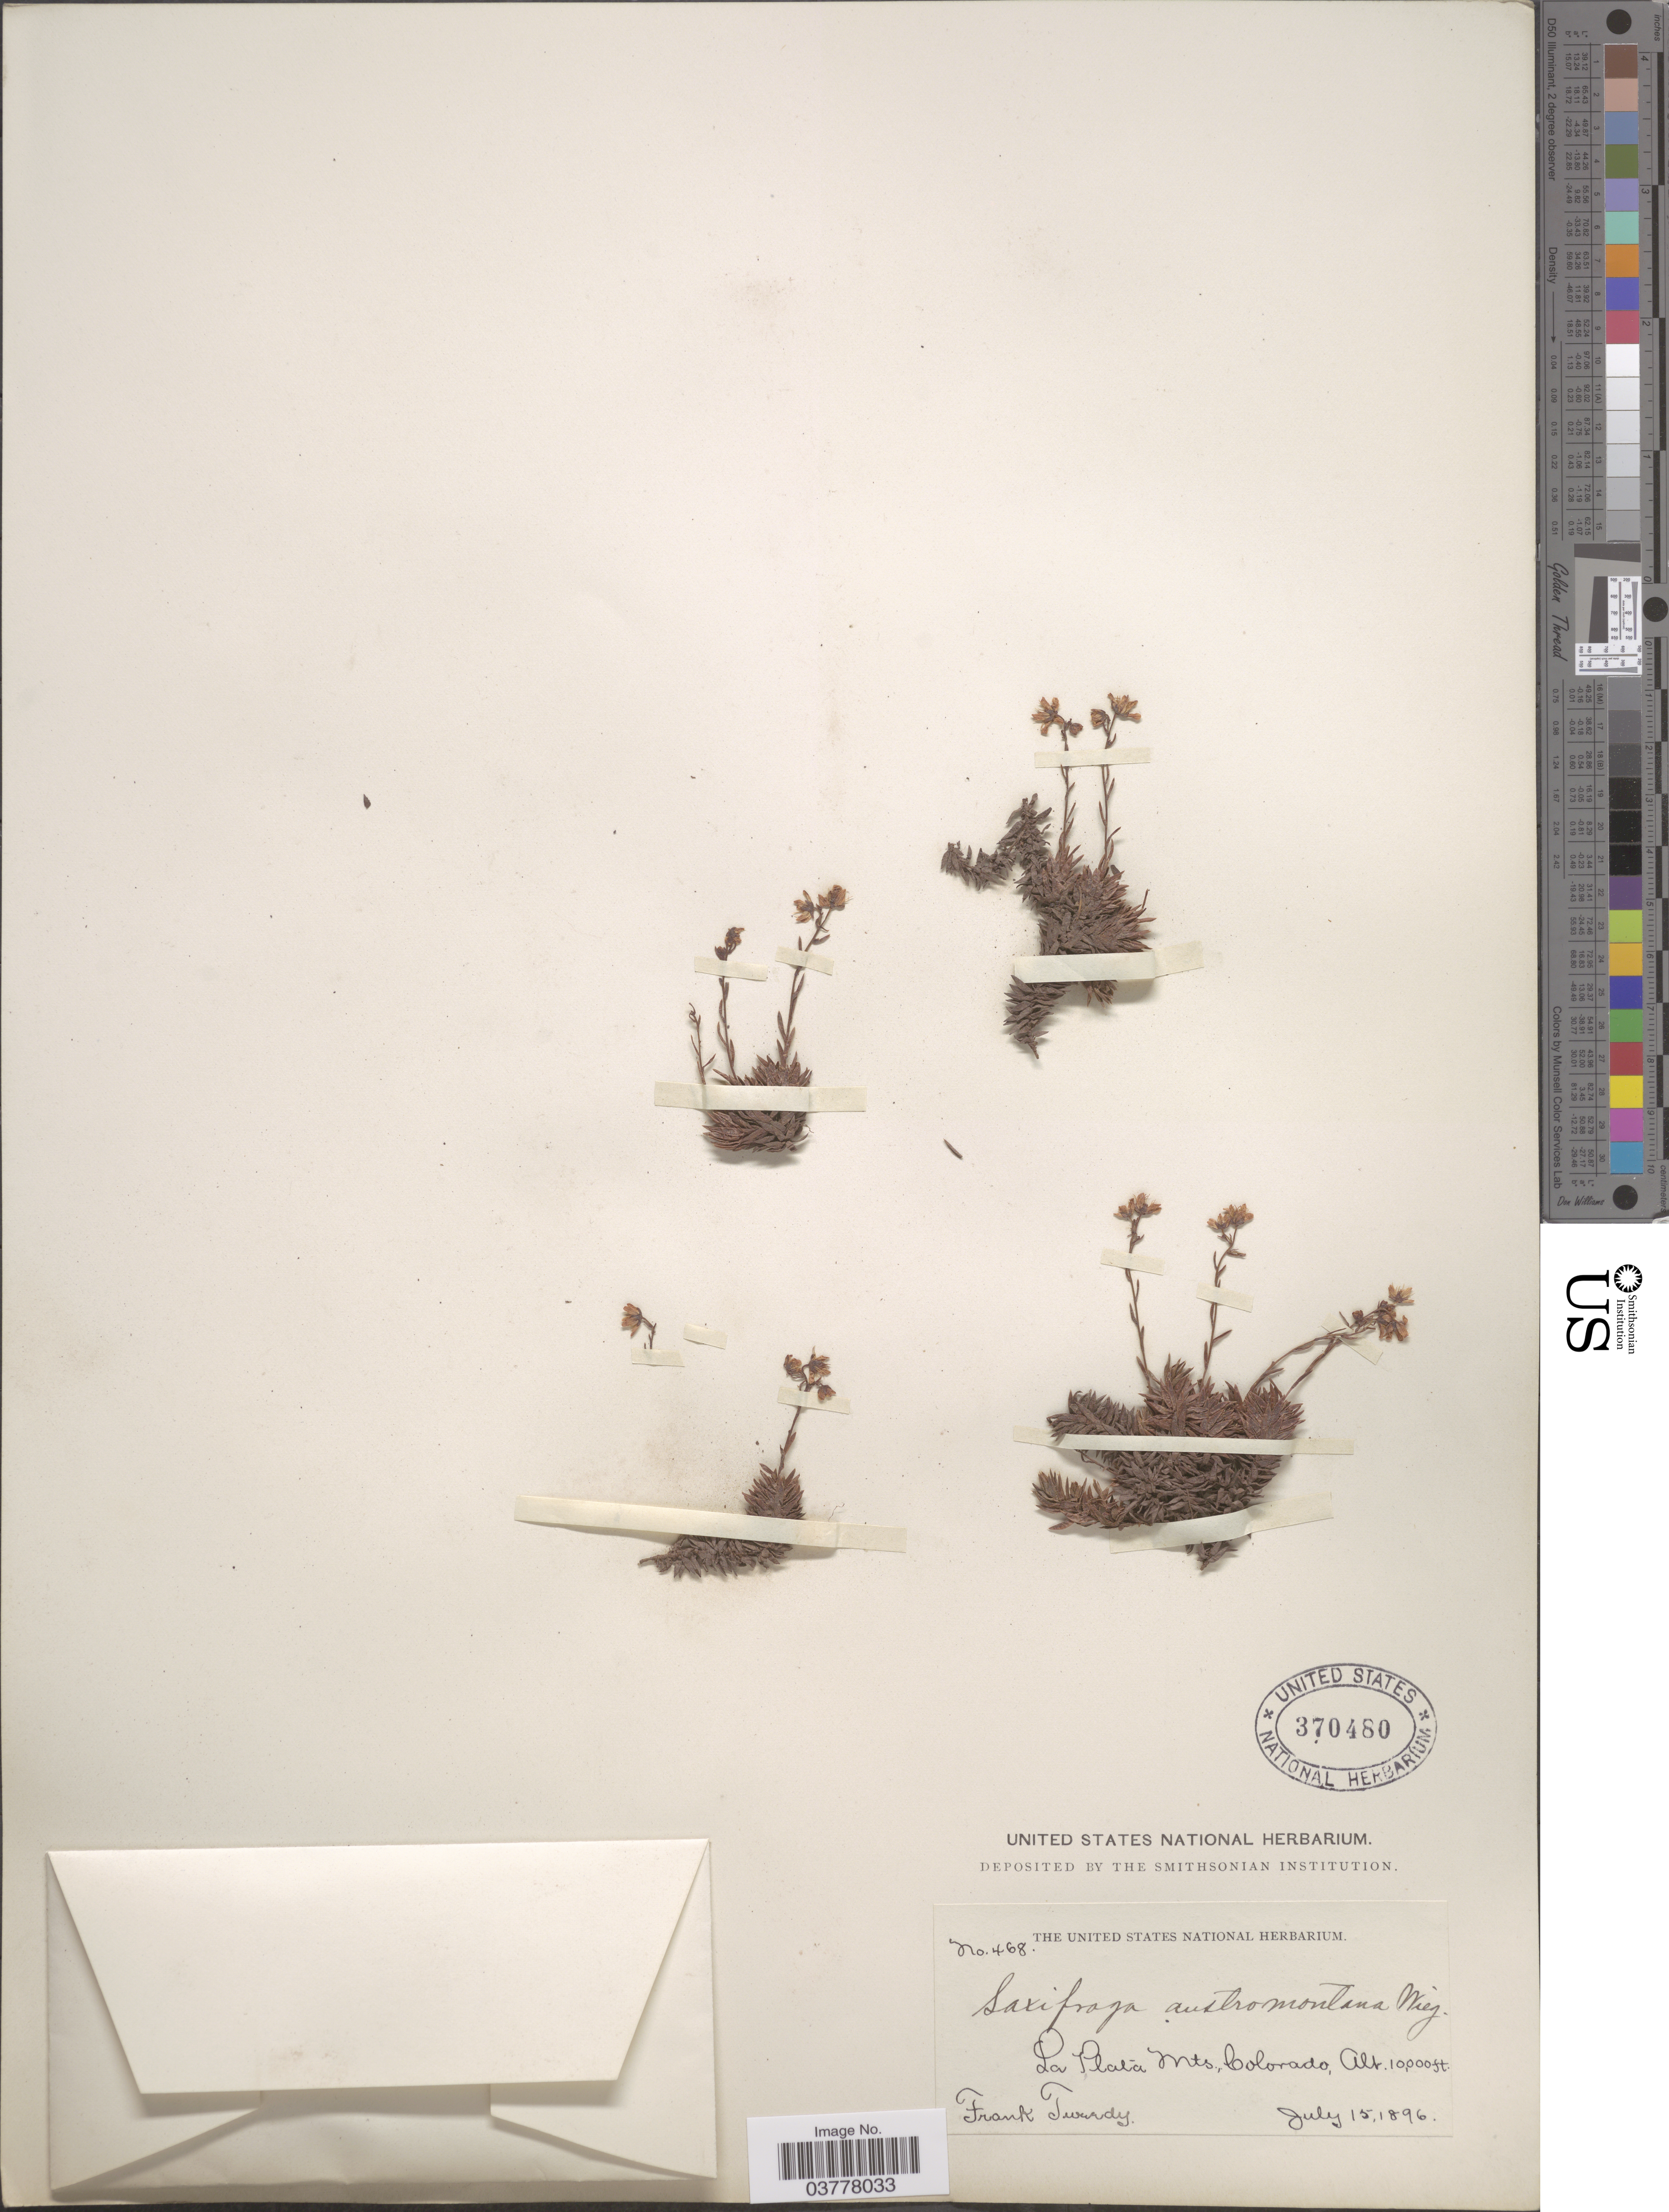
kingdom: Plantae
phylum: Tracheophyta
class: Magnoliopsida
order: Saxifragales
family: Saxifragaceae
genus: Saxifraga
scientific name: Saxifraga bronchialis subsp. austromontana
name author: (Wiegand) Piper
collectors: F. Tweedy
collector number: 468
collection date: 1896-07-15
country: United States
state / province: Colorado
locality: La Plata Mts.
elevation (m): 3048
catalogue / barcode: US 370480